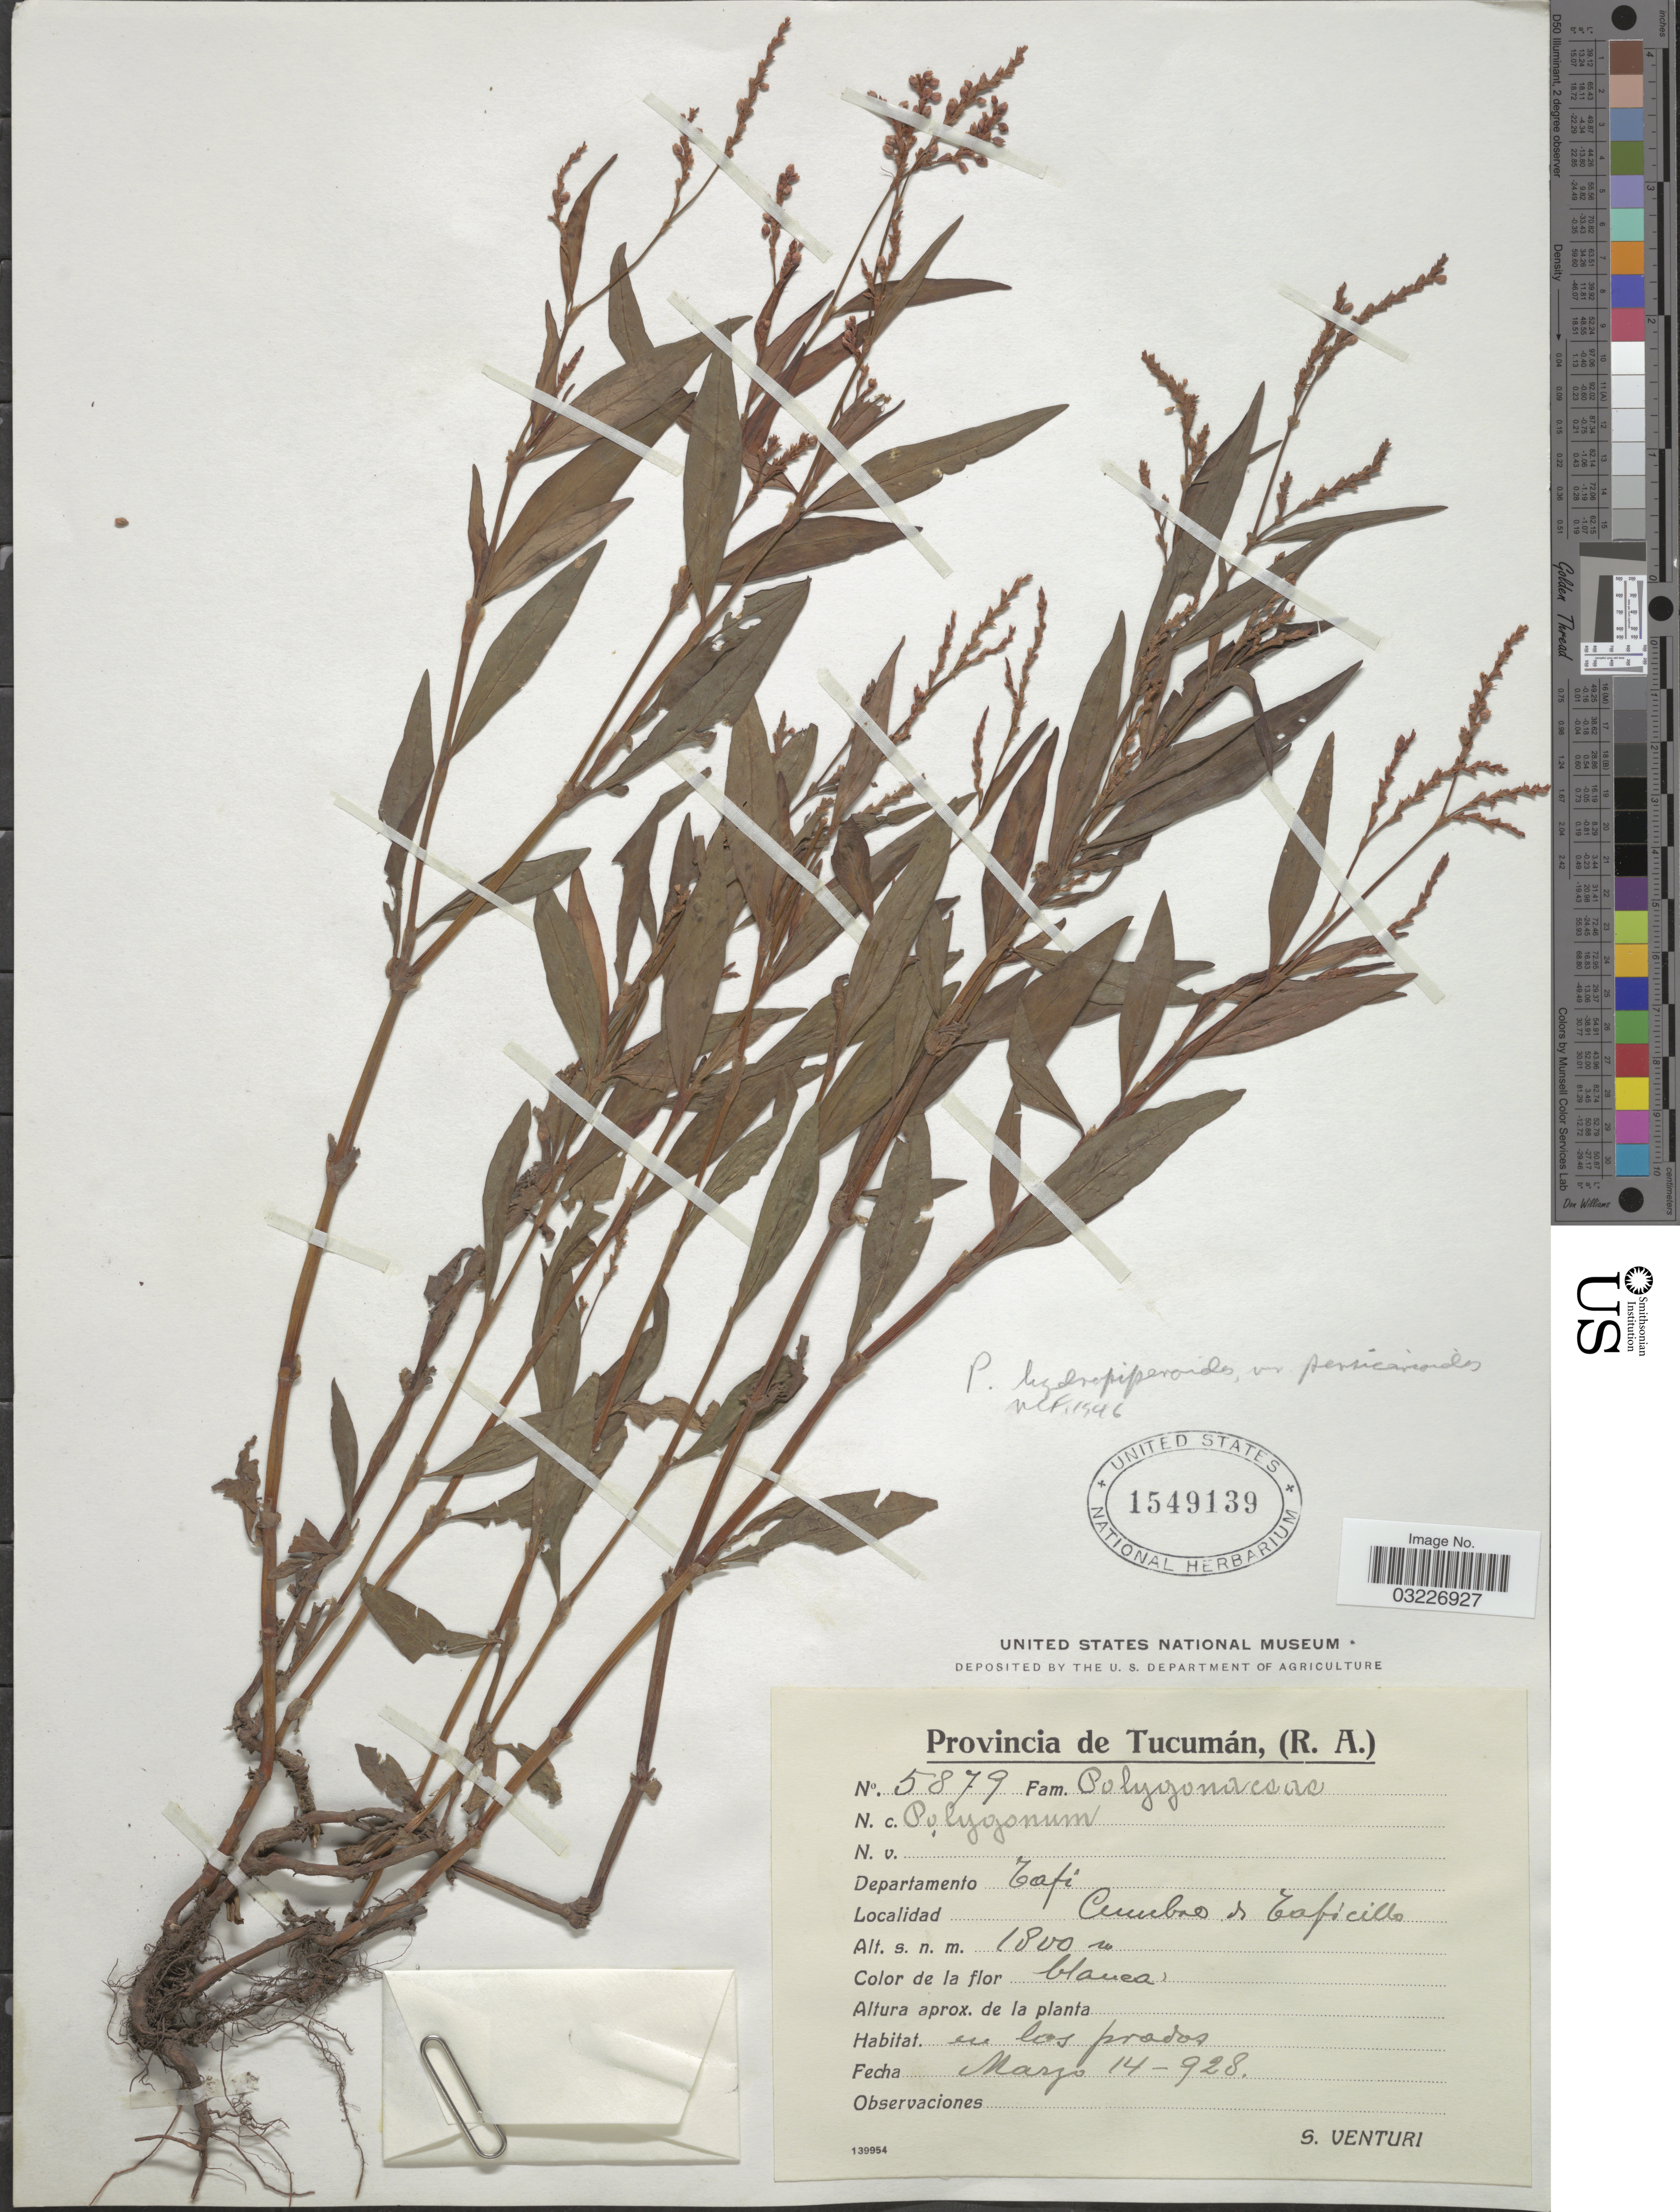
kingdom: Plantae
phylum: Tracheophyta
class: Magnoliopsida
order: Caryophyllales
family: Polygonaceae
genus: Polygonum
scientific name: Polygonum hydropiperoides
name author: Michx.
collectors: S. Venturi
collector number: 5879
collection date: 1928-03-14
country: Argentina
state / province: Tucuman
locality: Departamento Tafi, Cumbre de Taficillo.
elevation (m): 1800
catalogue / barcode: US 1549139